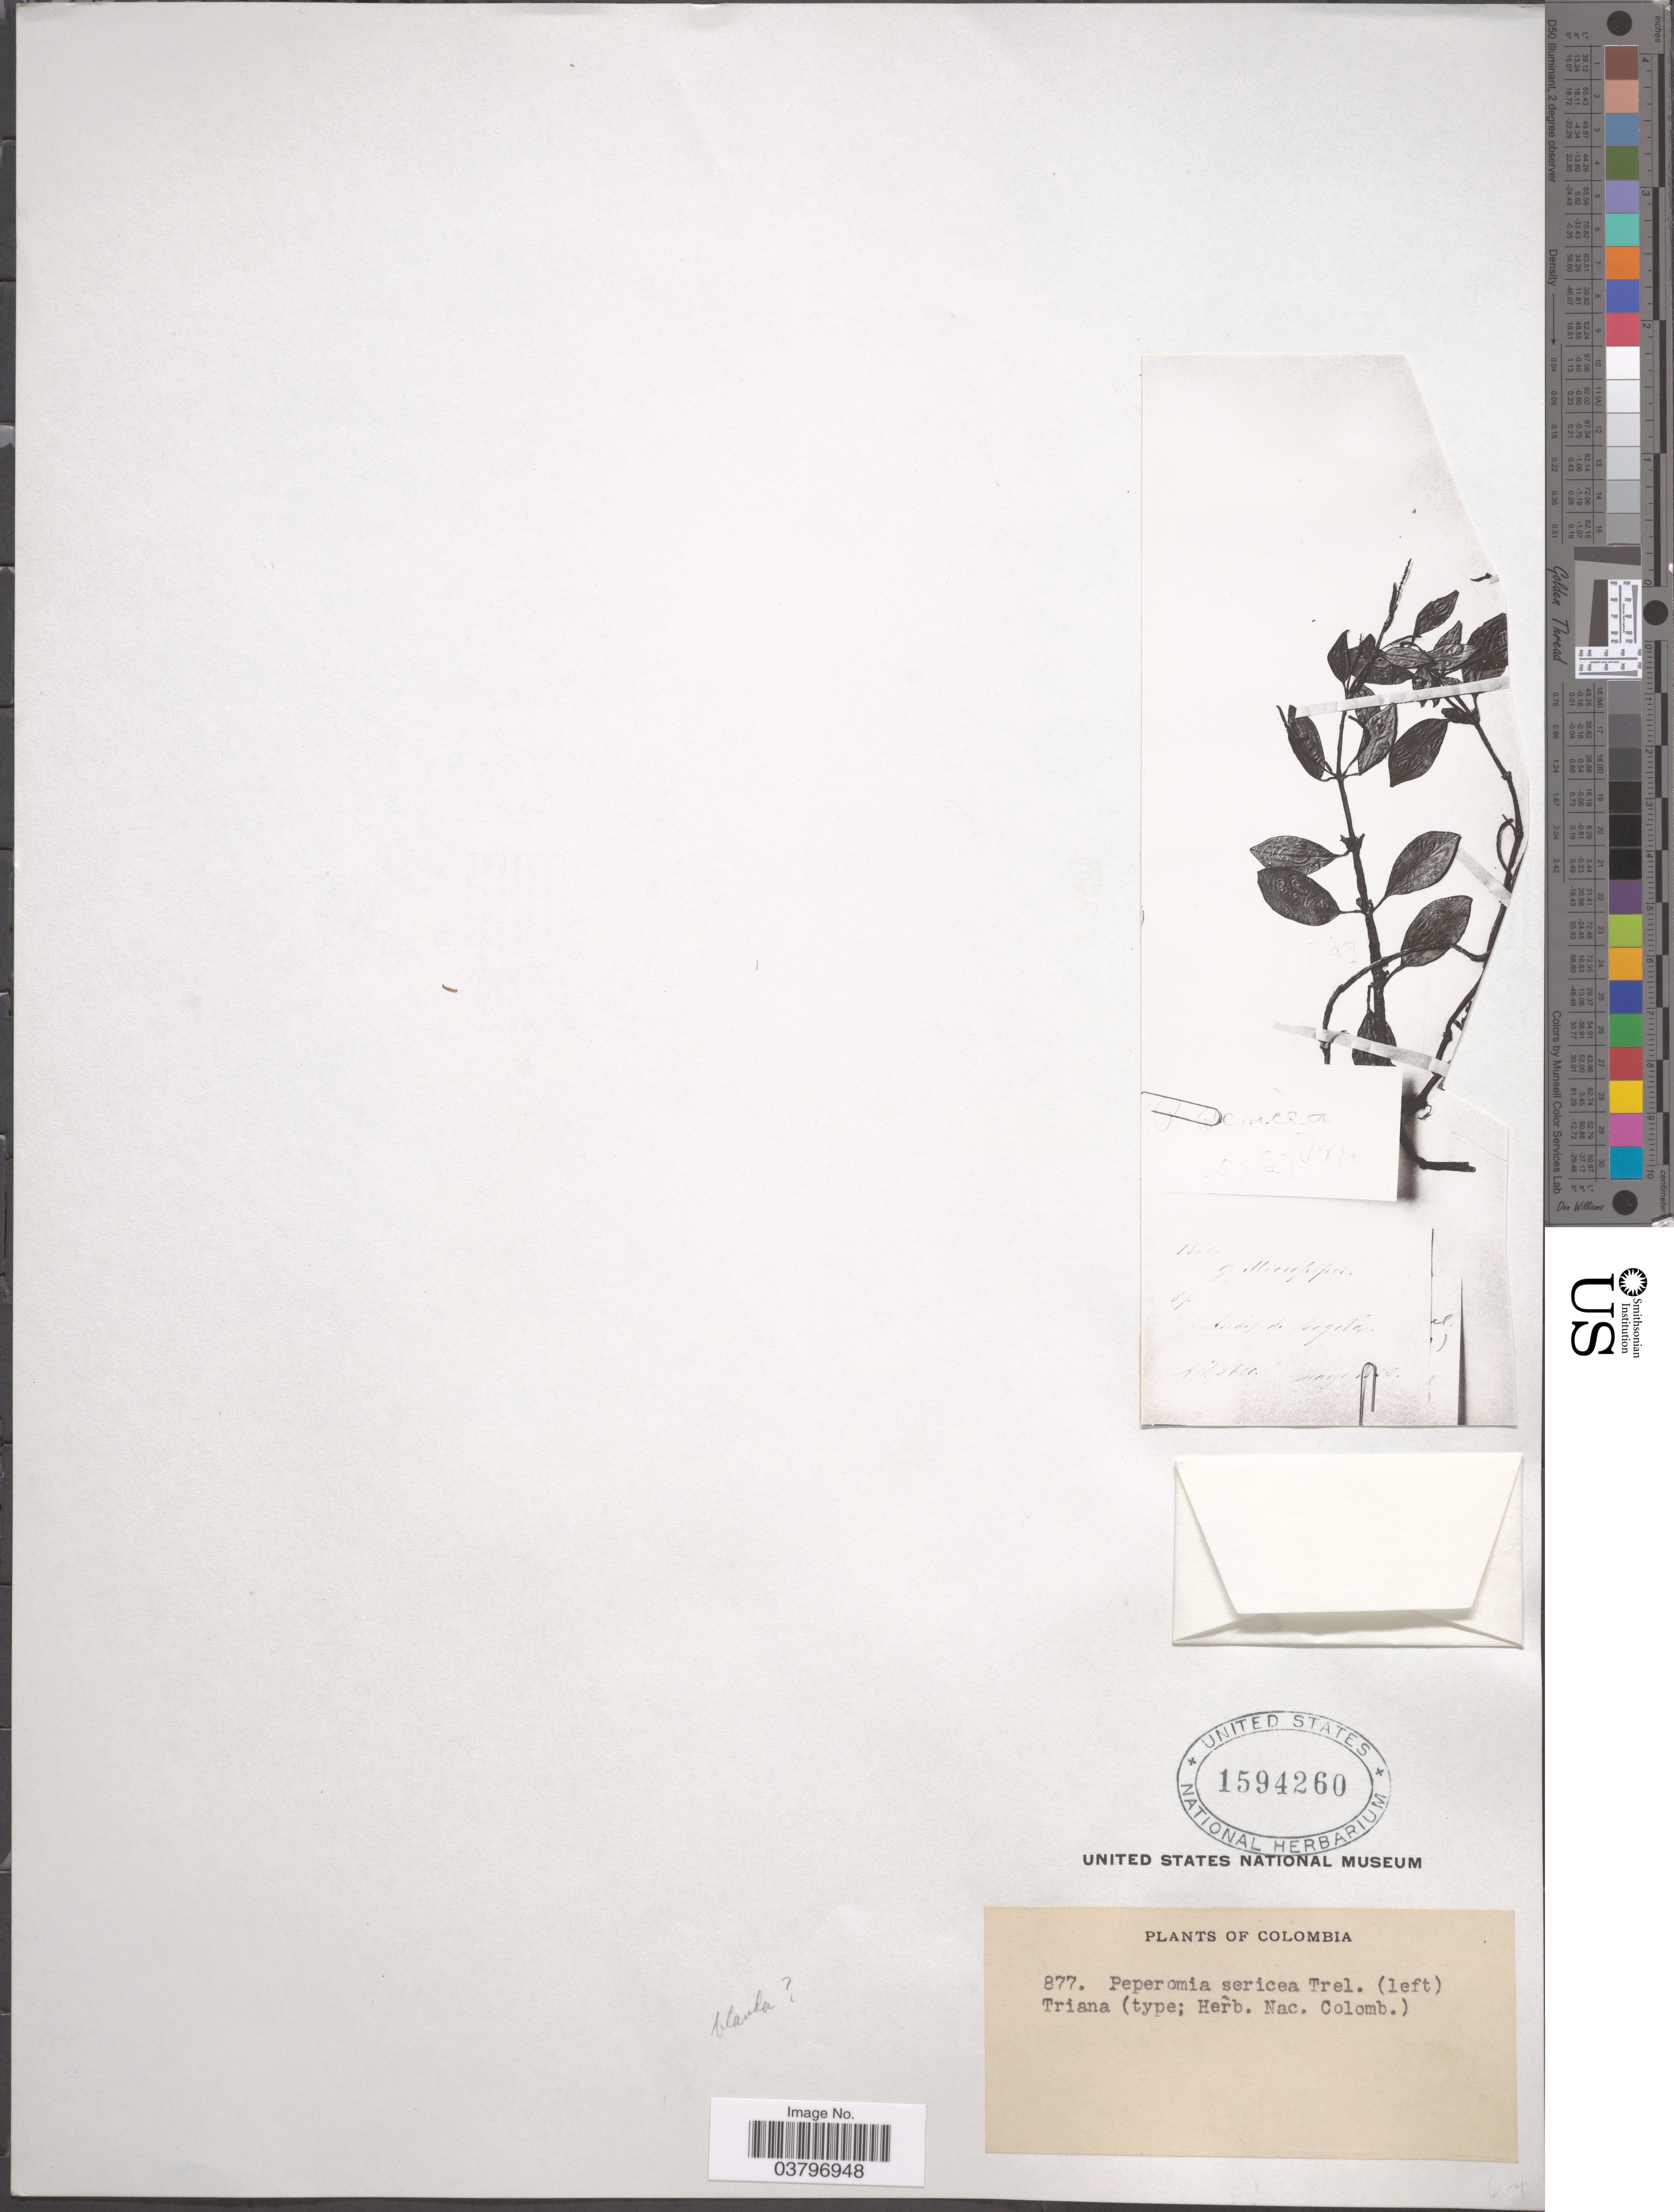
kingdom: Plantae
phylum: Tracheophyta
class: Magnoliopsida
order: Piperales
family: Piperaceae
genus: Peperomia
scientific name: Peperomia blanda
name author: (Jacq.) Kunth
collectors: Triana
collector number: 877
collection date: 1855-05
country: Colombia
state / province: Bogota D.C.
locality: Andes de Bogotá.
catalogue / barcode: US 1594260